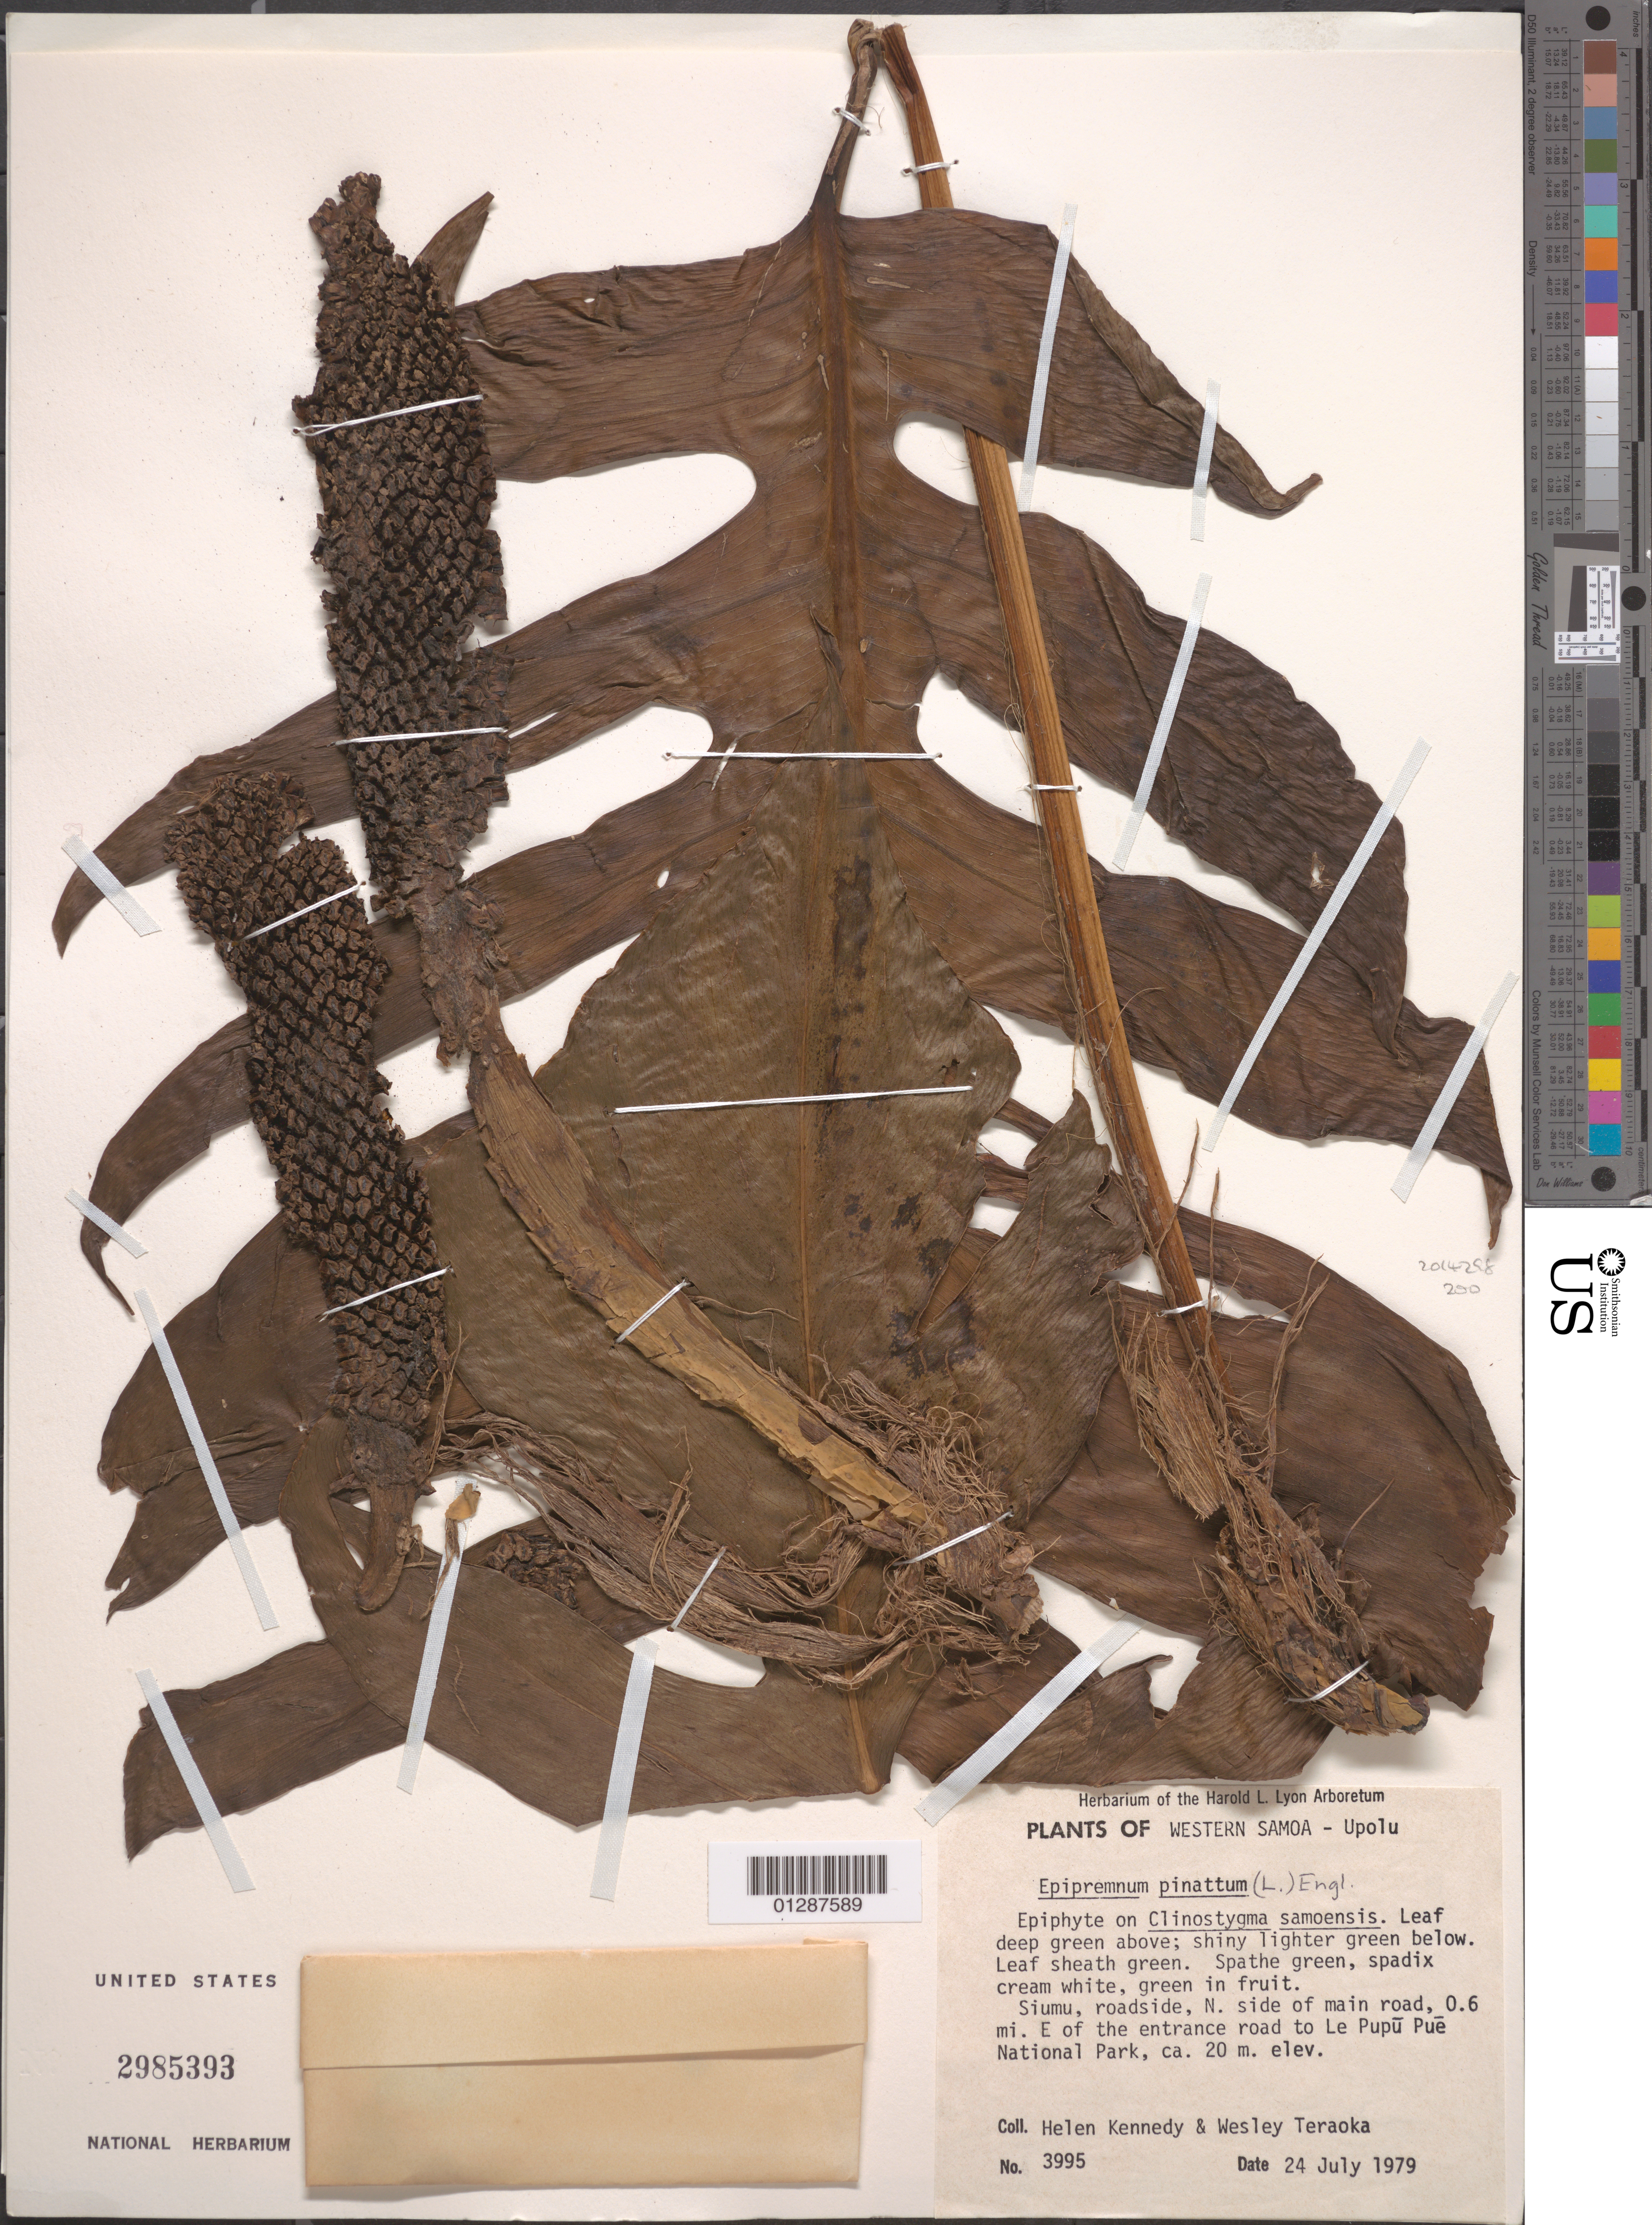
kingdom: Plantae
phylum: Tracheophyta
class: Liliopsida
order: Alismatales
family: Araceae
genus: Epipremnum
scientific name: Epipremnum pinnatum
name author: (L.) Engl.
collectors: H. Kennedy & W. Teraoka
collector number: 3995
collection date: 1979-07-24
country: Samoa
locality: Upolu. Siumu, roadside, N. side of main road, 0.6 mi. E of the entrance road to Le Pupū Puē National Park.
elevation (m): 20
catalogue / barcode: US 2985393